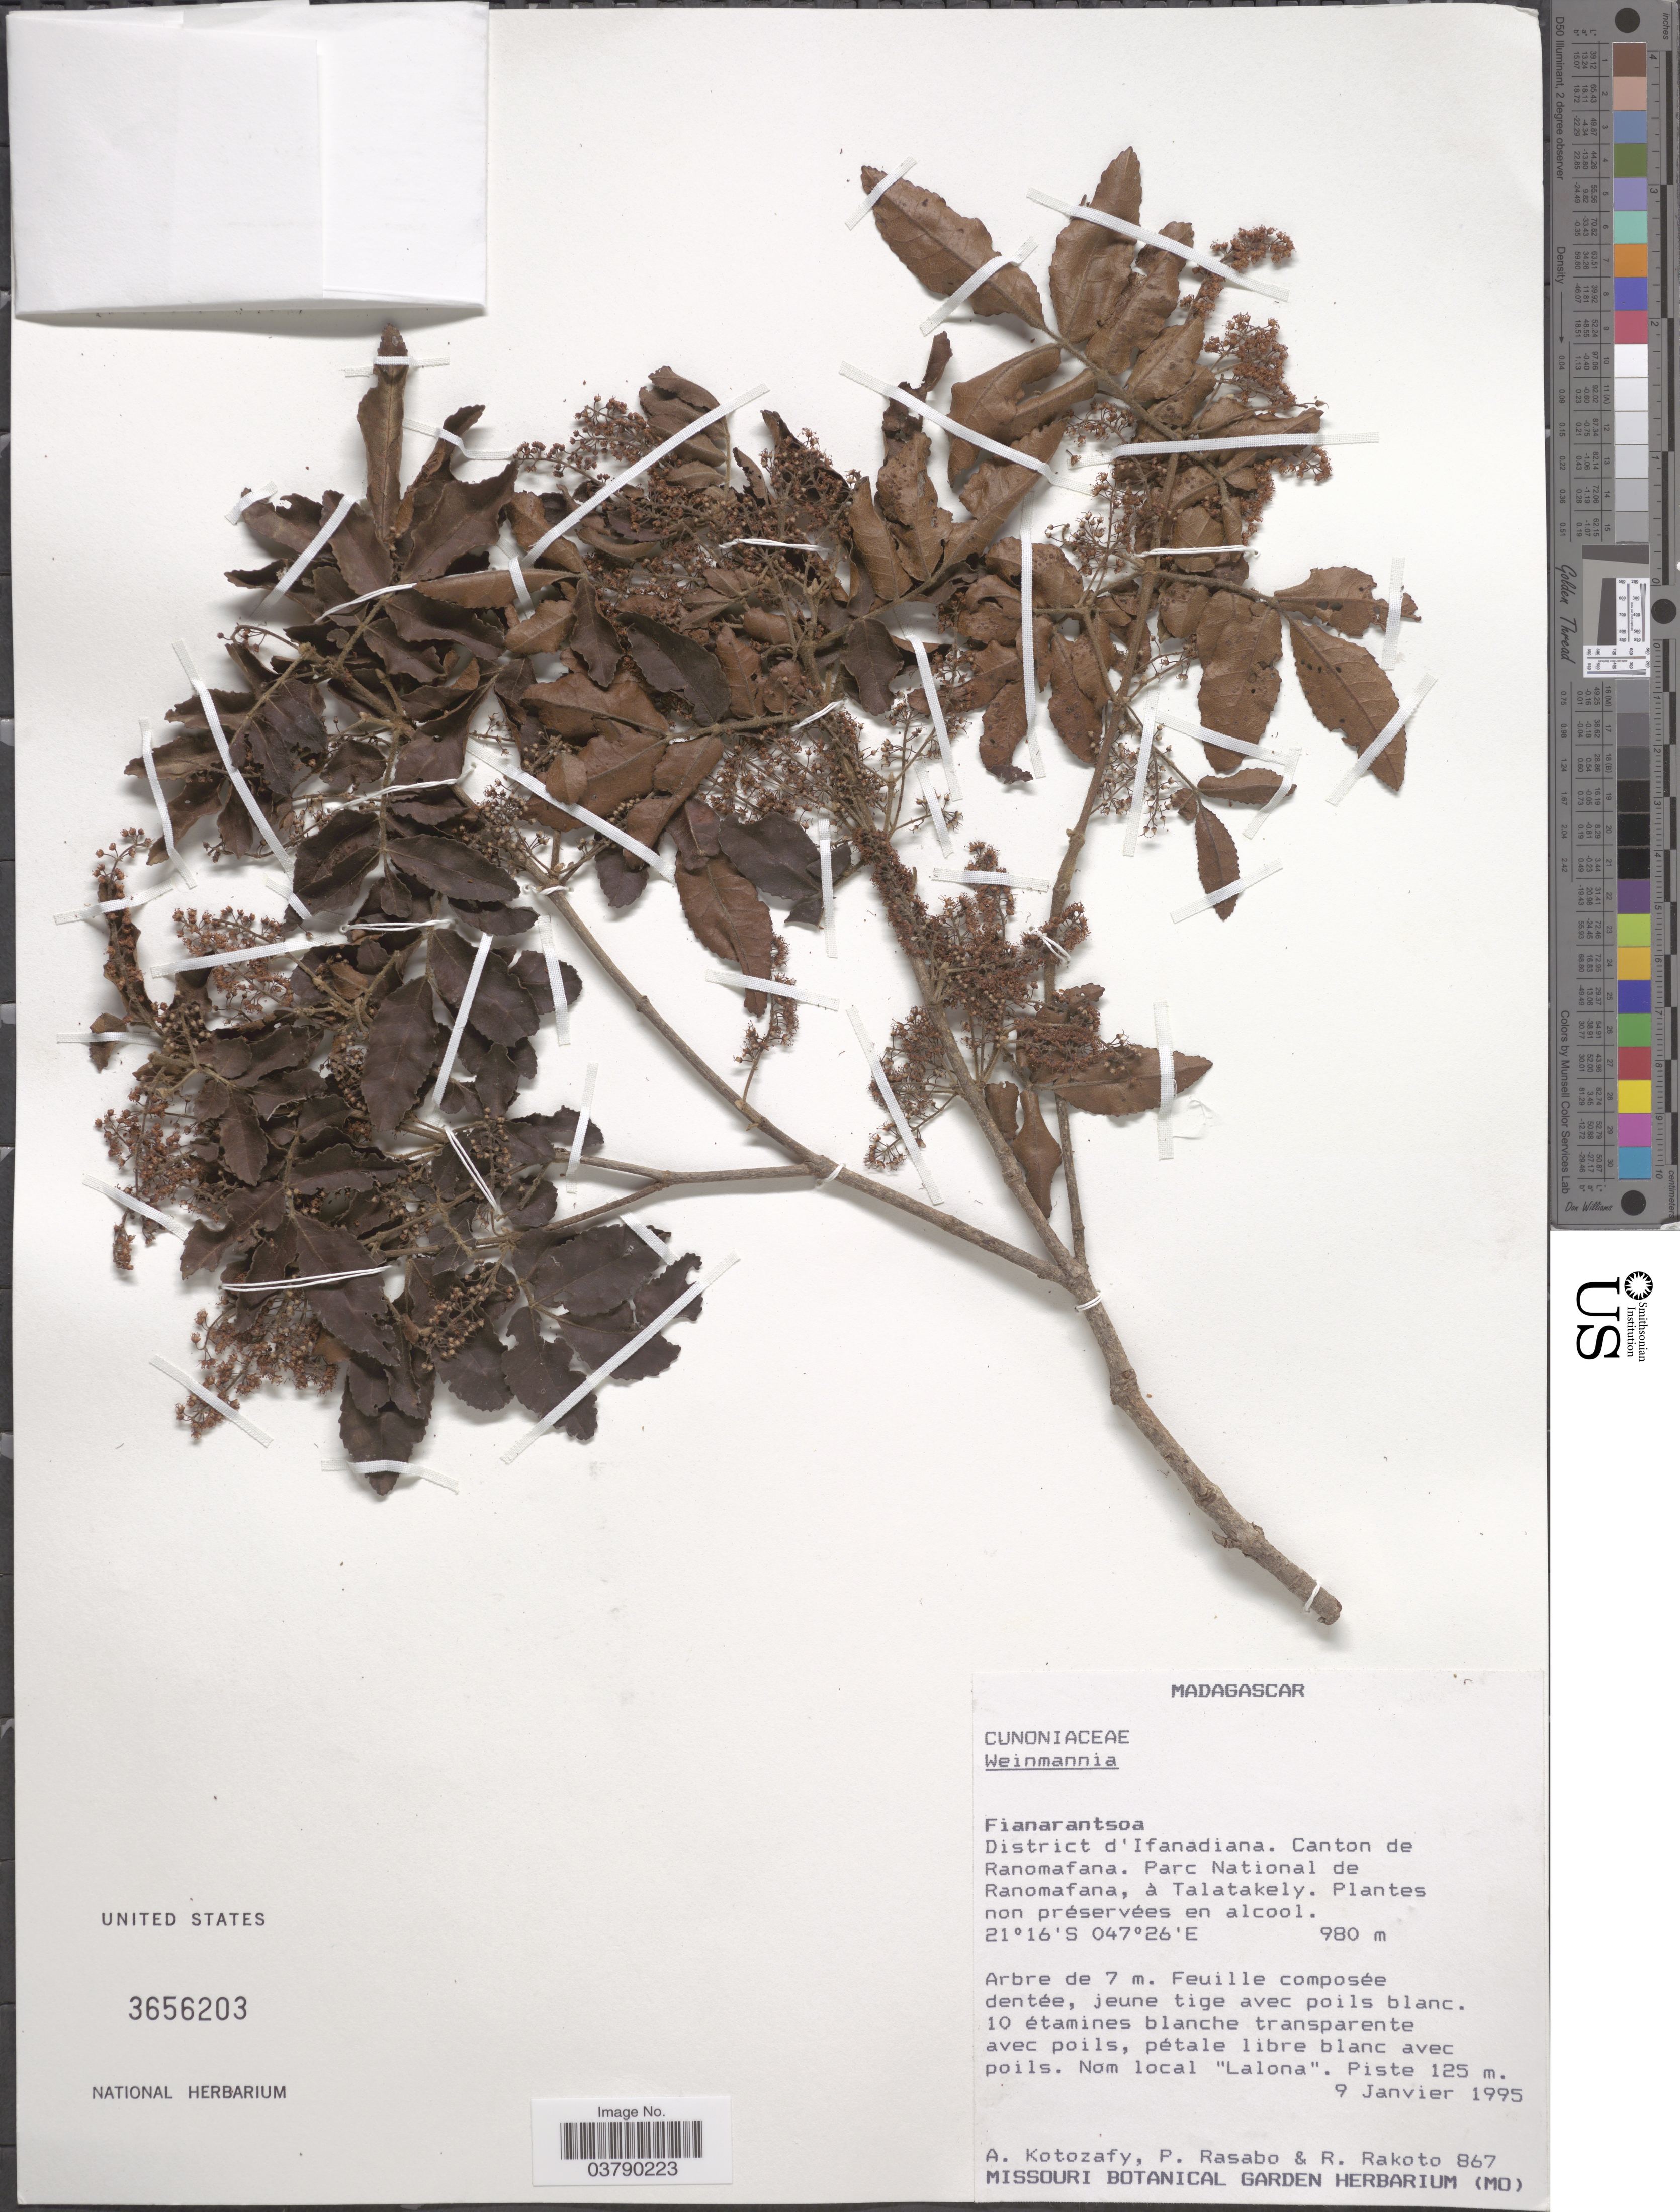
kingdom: Plantae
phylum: Tracheophyta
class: Magnoliopsida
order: Oxalidales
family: Cunoniaceae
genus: Pterophylla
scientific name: Pterophylla sp.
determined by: Strong, Mark T., (BOT), Smithsonian Institution - National Museum of Natural History (UNITED STATES)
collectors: A. Kotozafy, P. Rasabo & R. Rakoto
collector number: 867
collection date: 1995-01-09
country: Madagascar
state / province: Vatovavy Fitovinany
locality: District d'Ifanadiana. Canton de Ranomafana. Parc National de Ranomafana, à Talatakely.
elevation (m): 980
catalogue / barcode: US 3656203